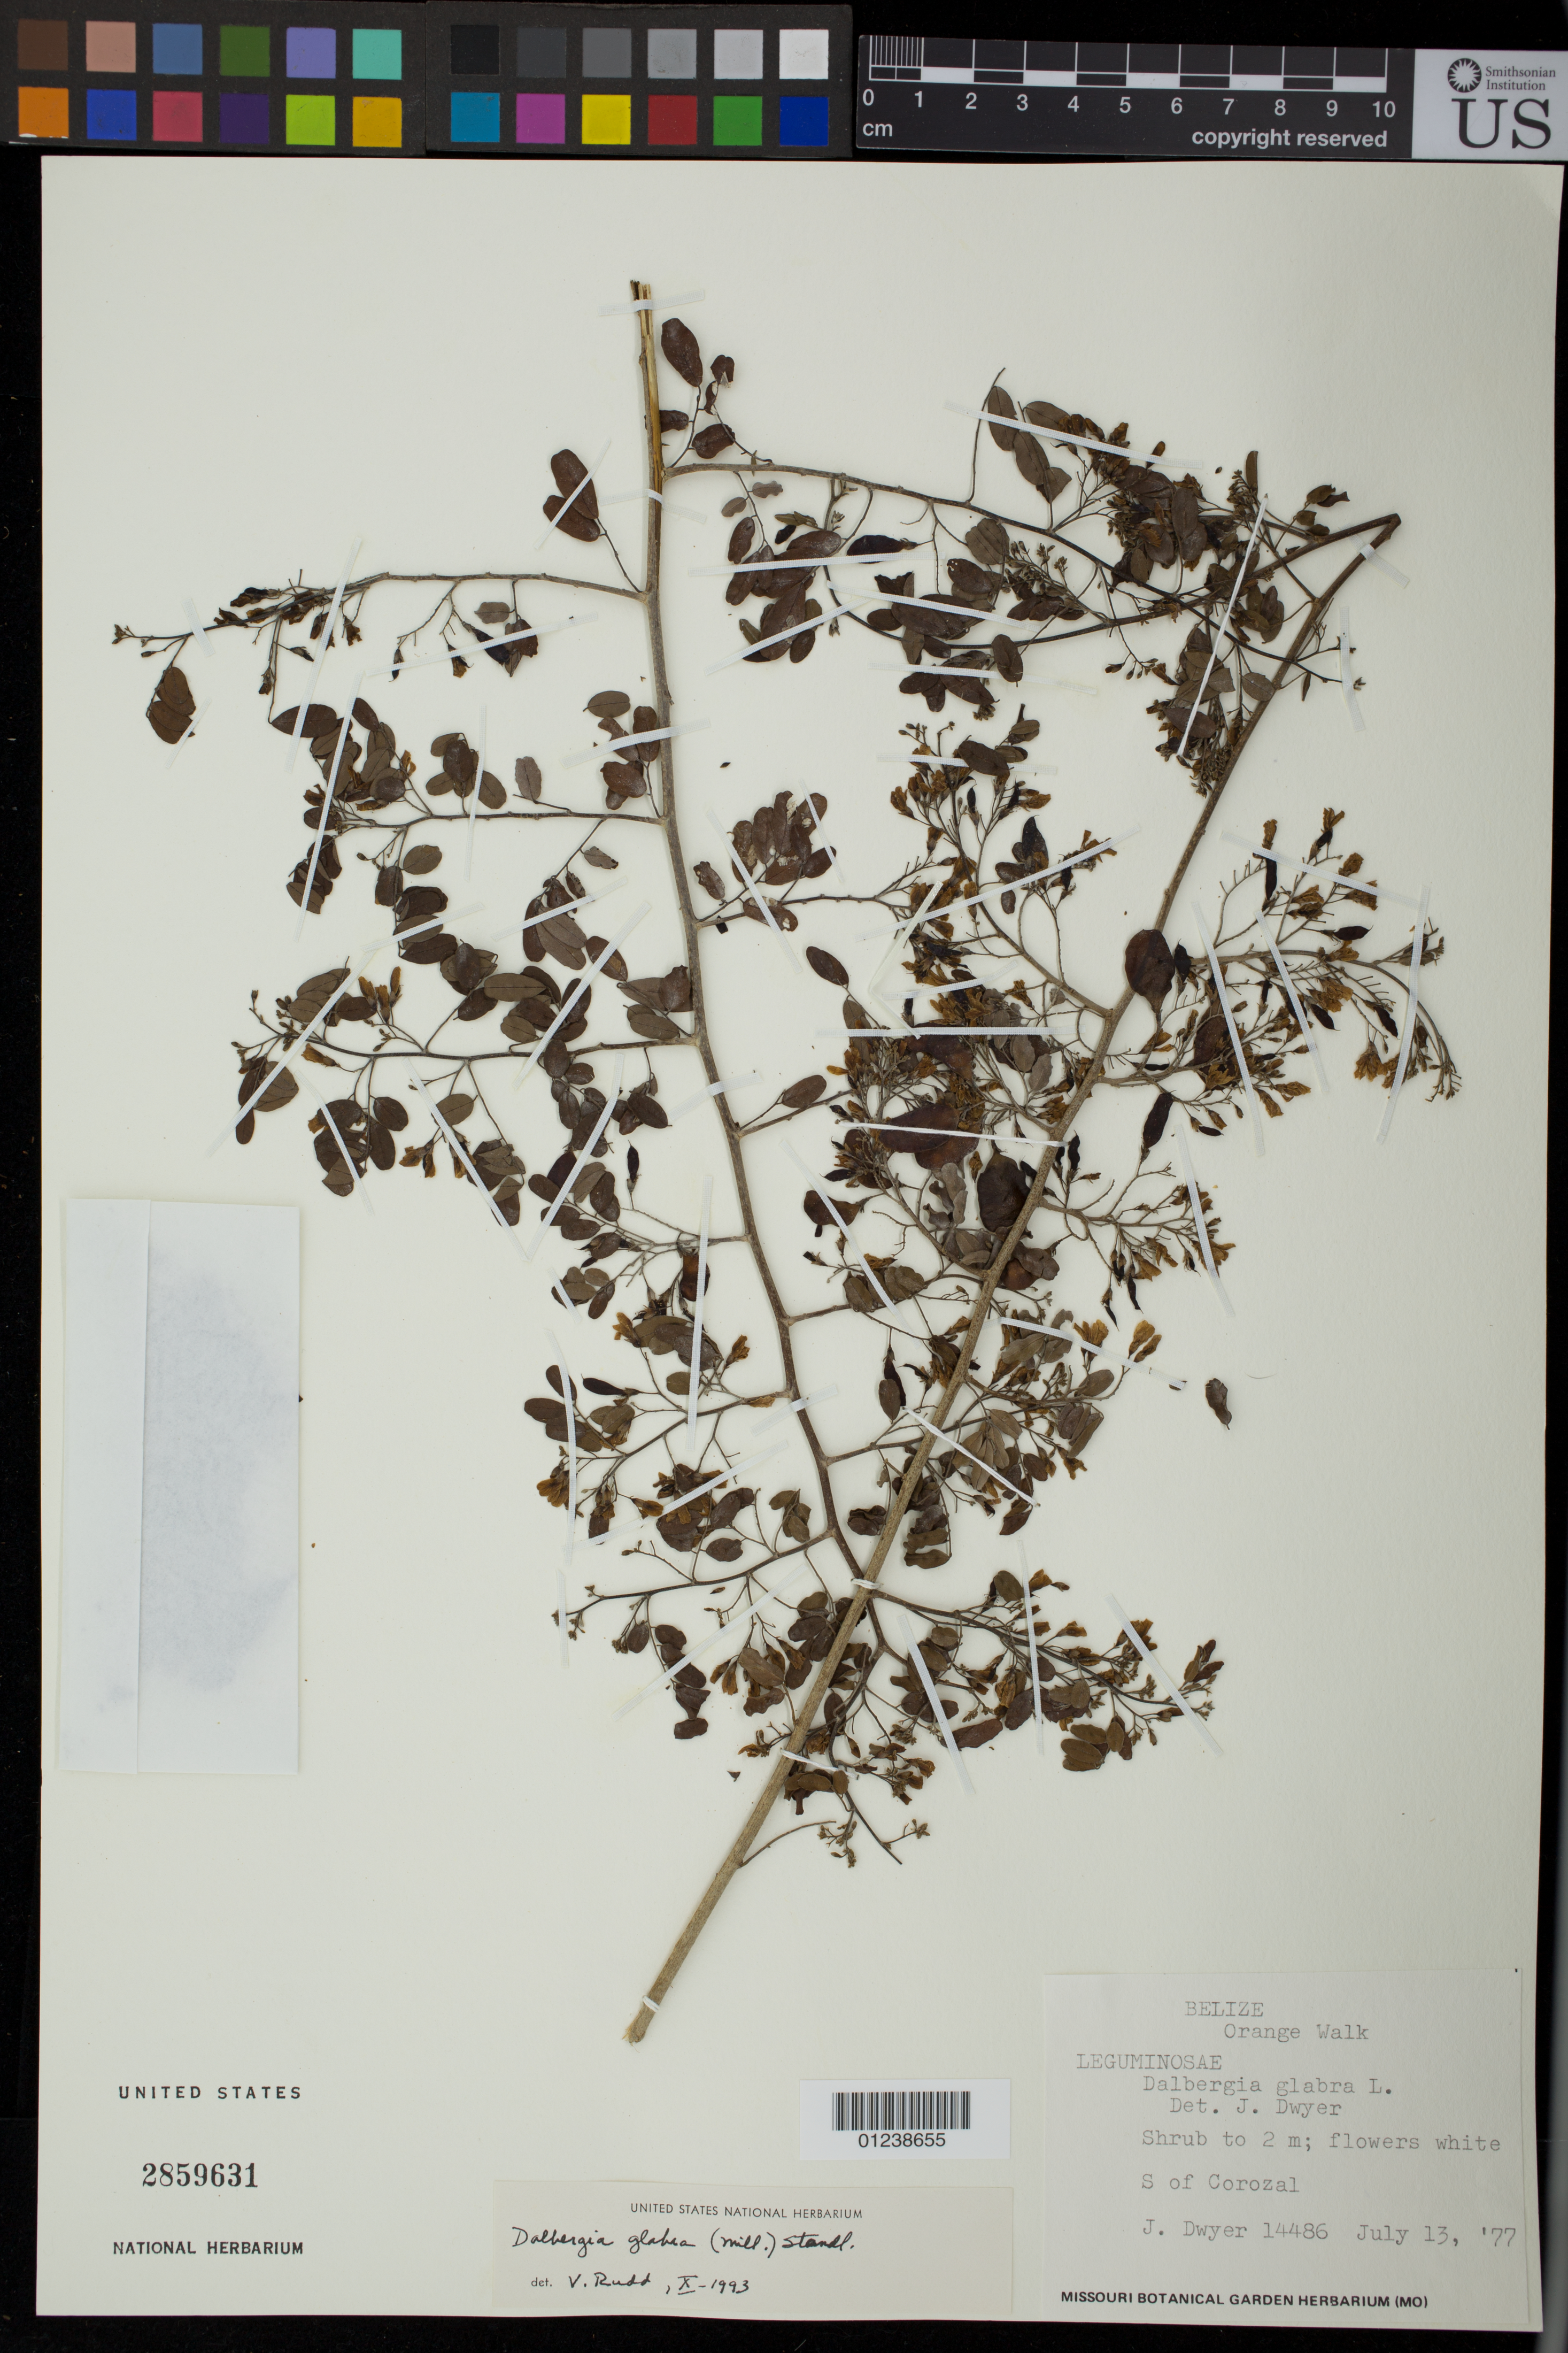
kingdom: Plantae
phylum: Tracheophyta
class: Magnoliopsida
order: Fabales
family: Fabaceae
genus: Dalbergia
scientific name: Dalbergia glabra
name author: (Mill.) Standl.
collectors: J. Dwyer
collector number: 14486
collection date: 1977-07-13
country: Belize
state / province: Orange Walk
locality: S of Corozal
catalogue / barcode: US 2859631